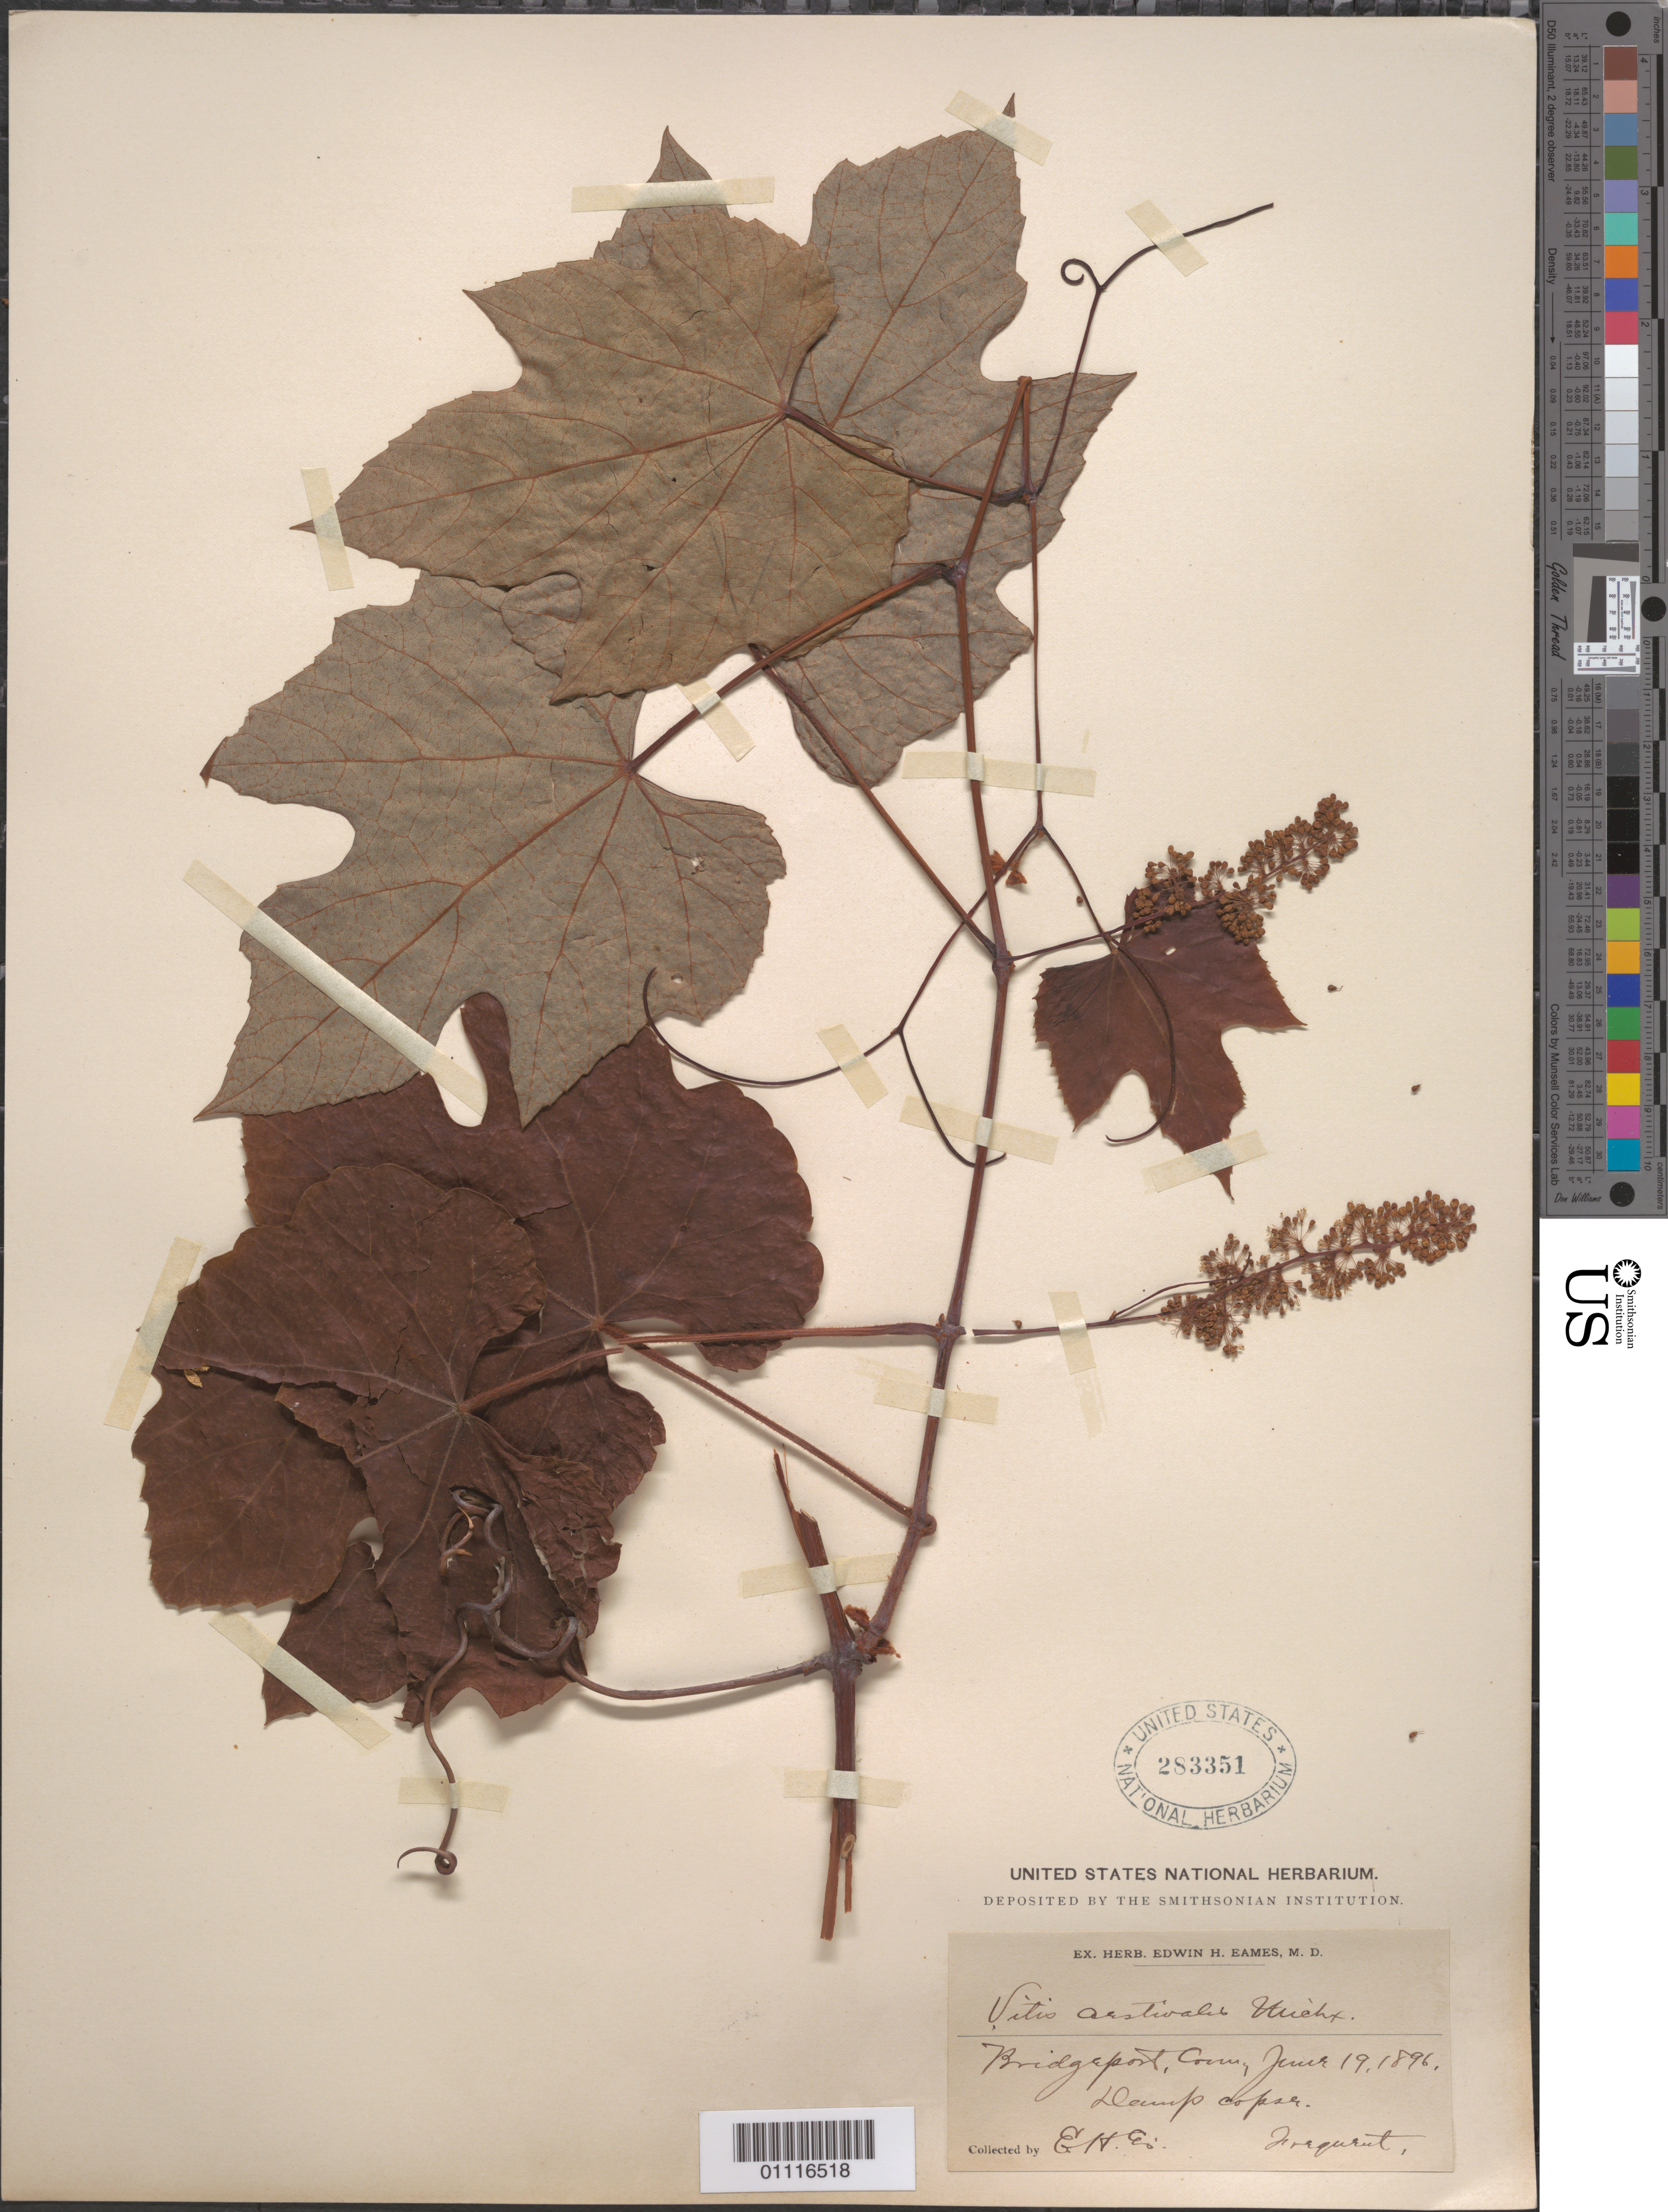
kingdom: Plantae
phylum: Tracheophyta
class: Magnoliopsida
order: Vitales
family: Vitaceae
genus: Vitis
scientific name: Vitis aestivalis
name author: Michx.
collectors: E. H. Eames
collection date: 1896-06-19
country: United States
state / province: Connecticut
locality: Bridgeport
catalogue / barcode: US 283351